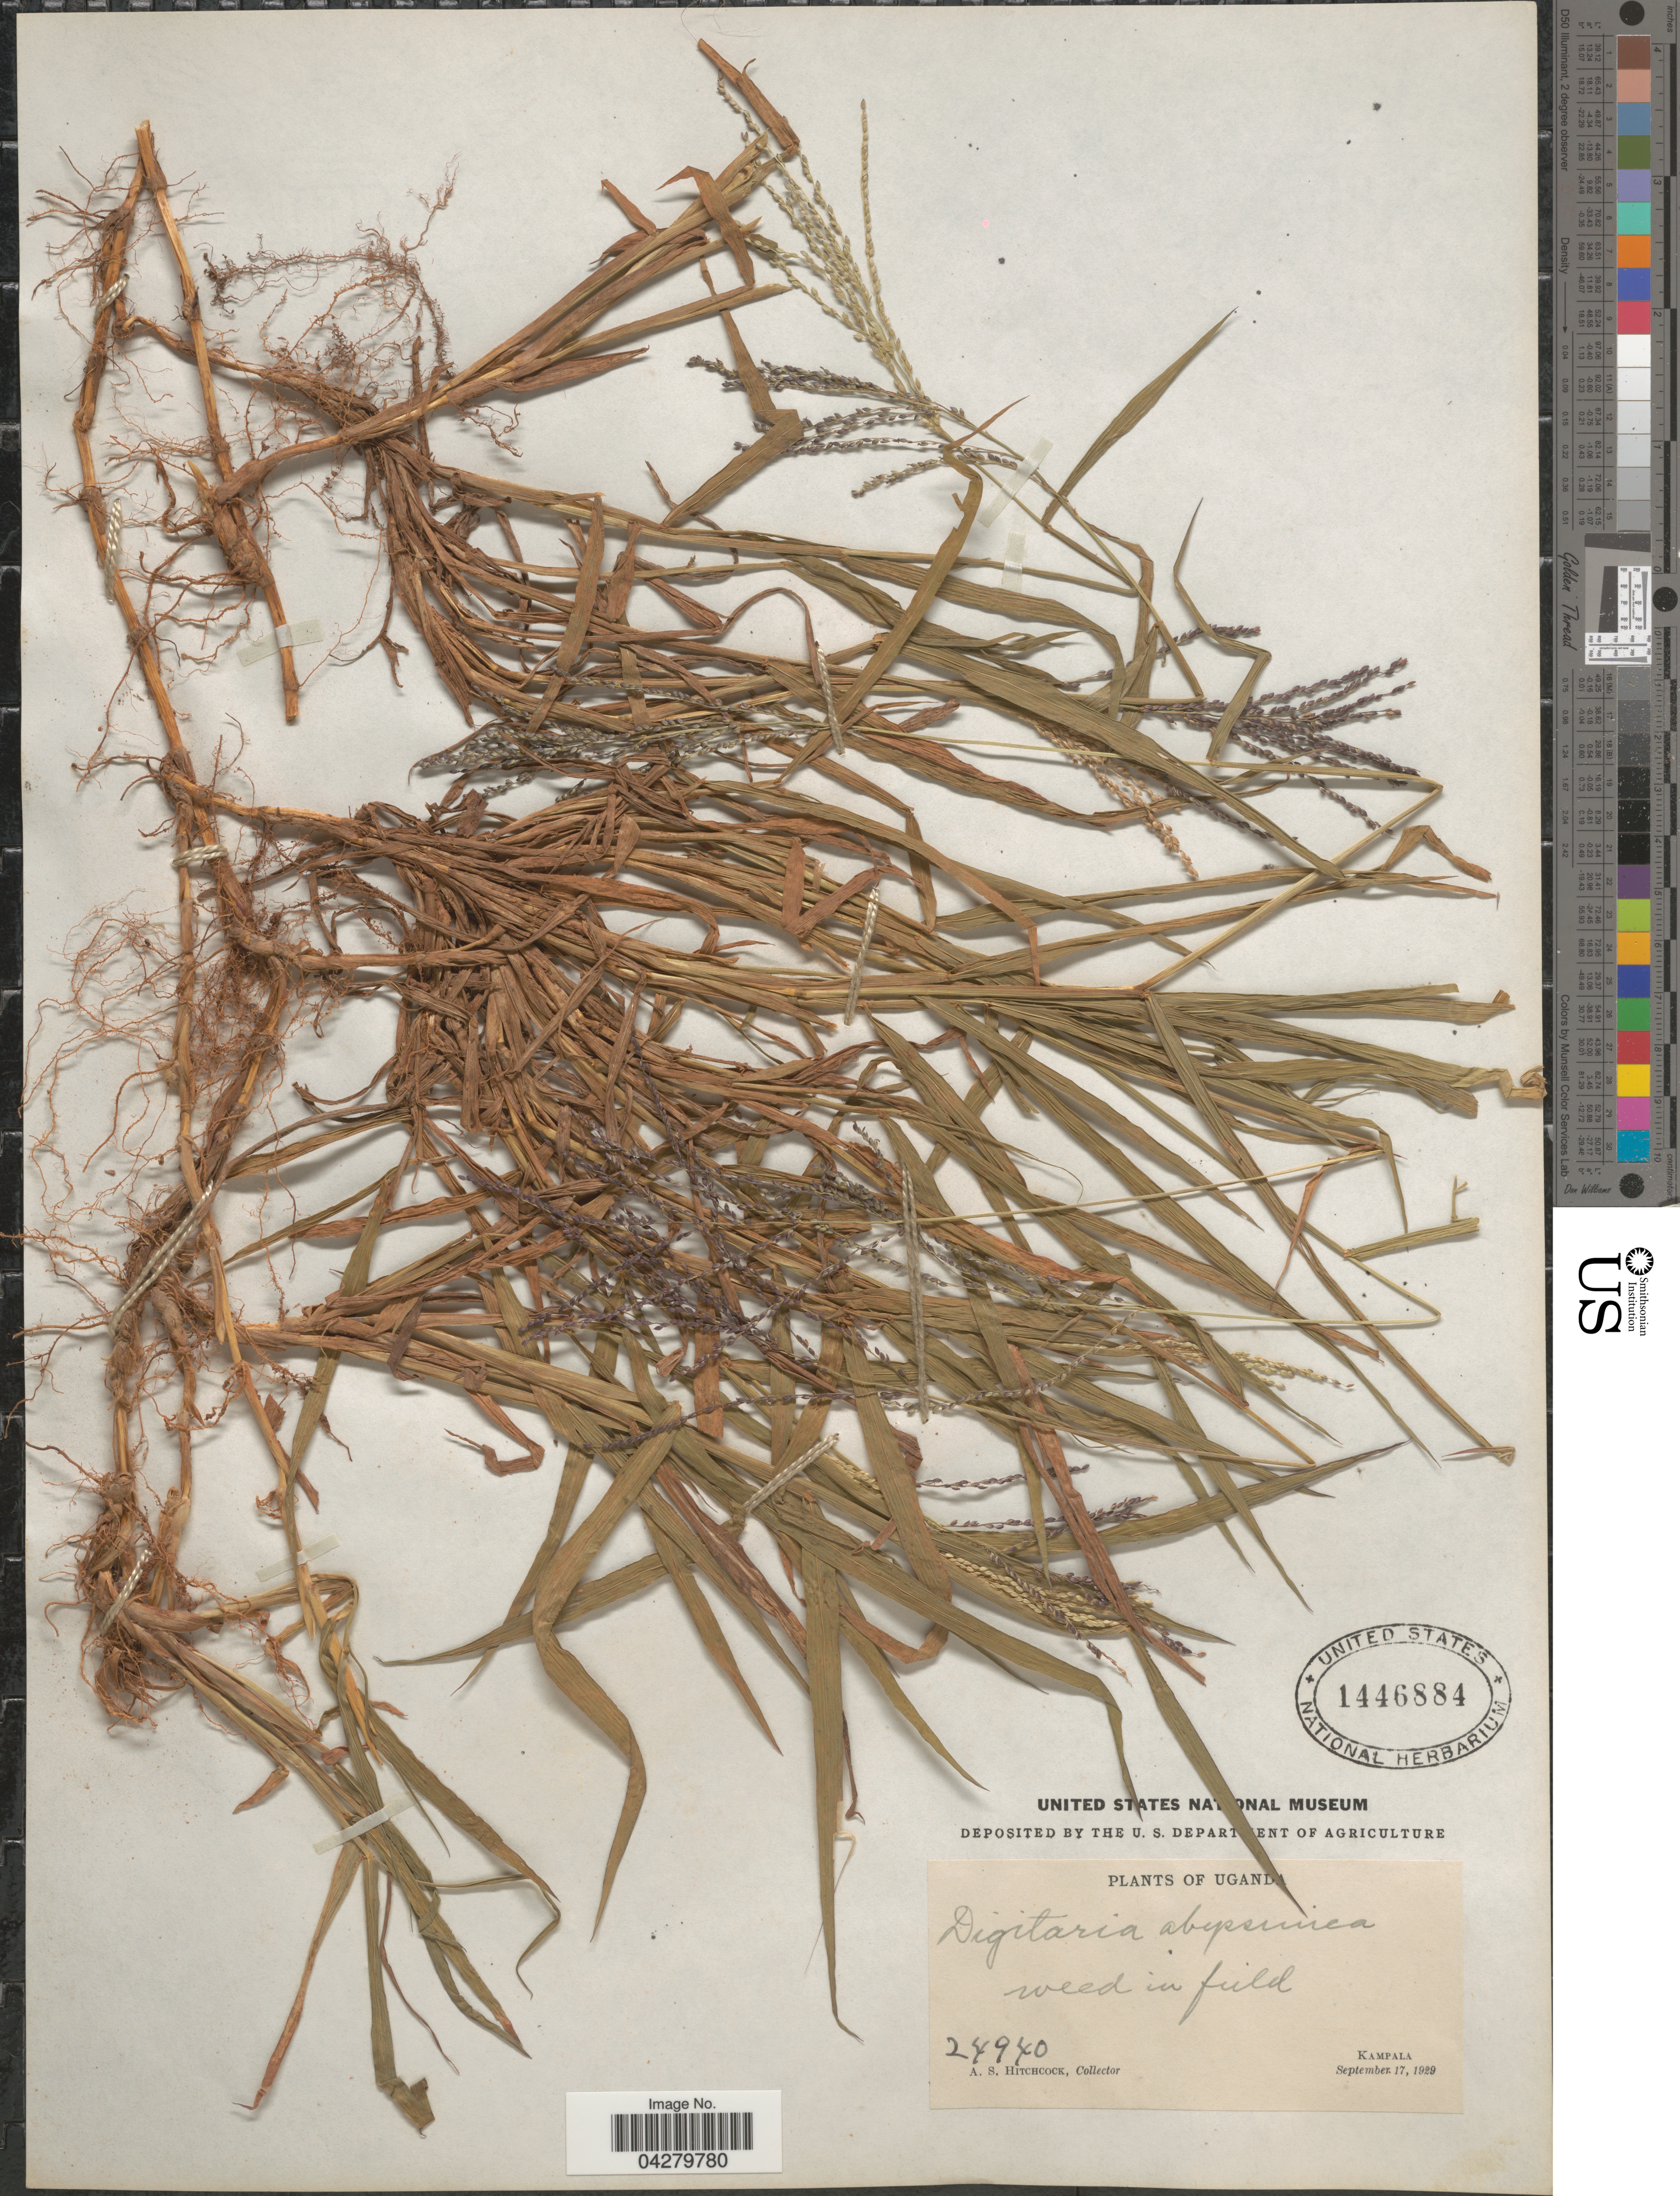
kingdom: Plantae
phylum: Tracheophyta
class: Liliopsida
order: Poales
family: Poaceae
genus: Digitaria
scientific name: Digitaria abyssinica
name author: (Hochst. ex Rich.) Stapf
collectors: A. S. Hitchcock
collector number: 24940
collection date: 1929-09-17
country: Uganda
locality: Kampala.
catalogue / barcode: US 1446884